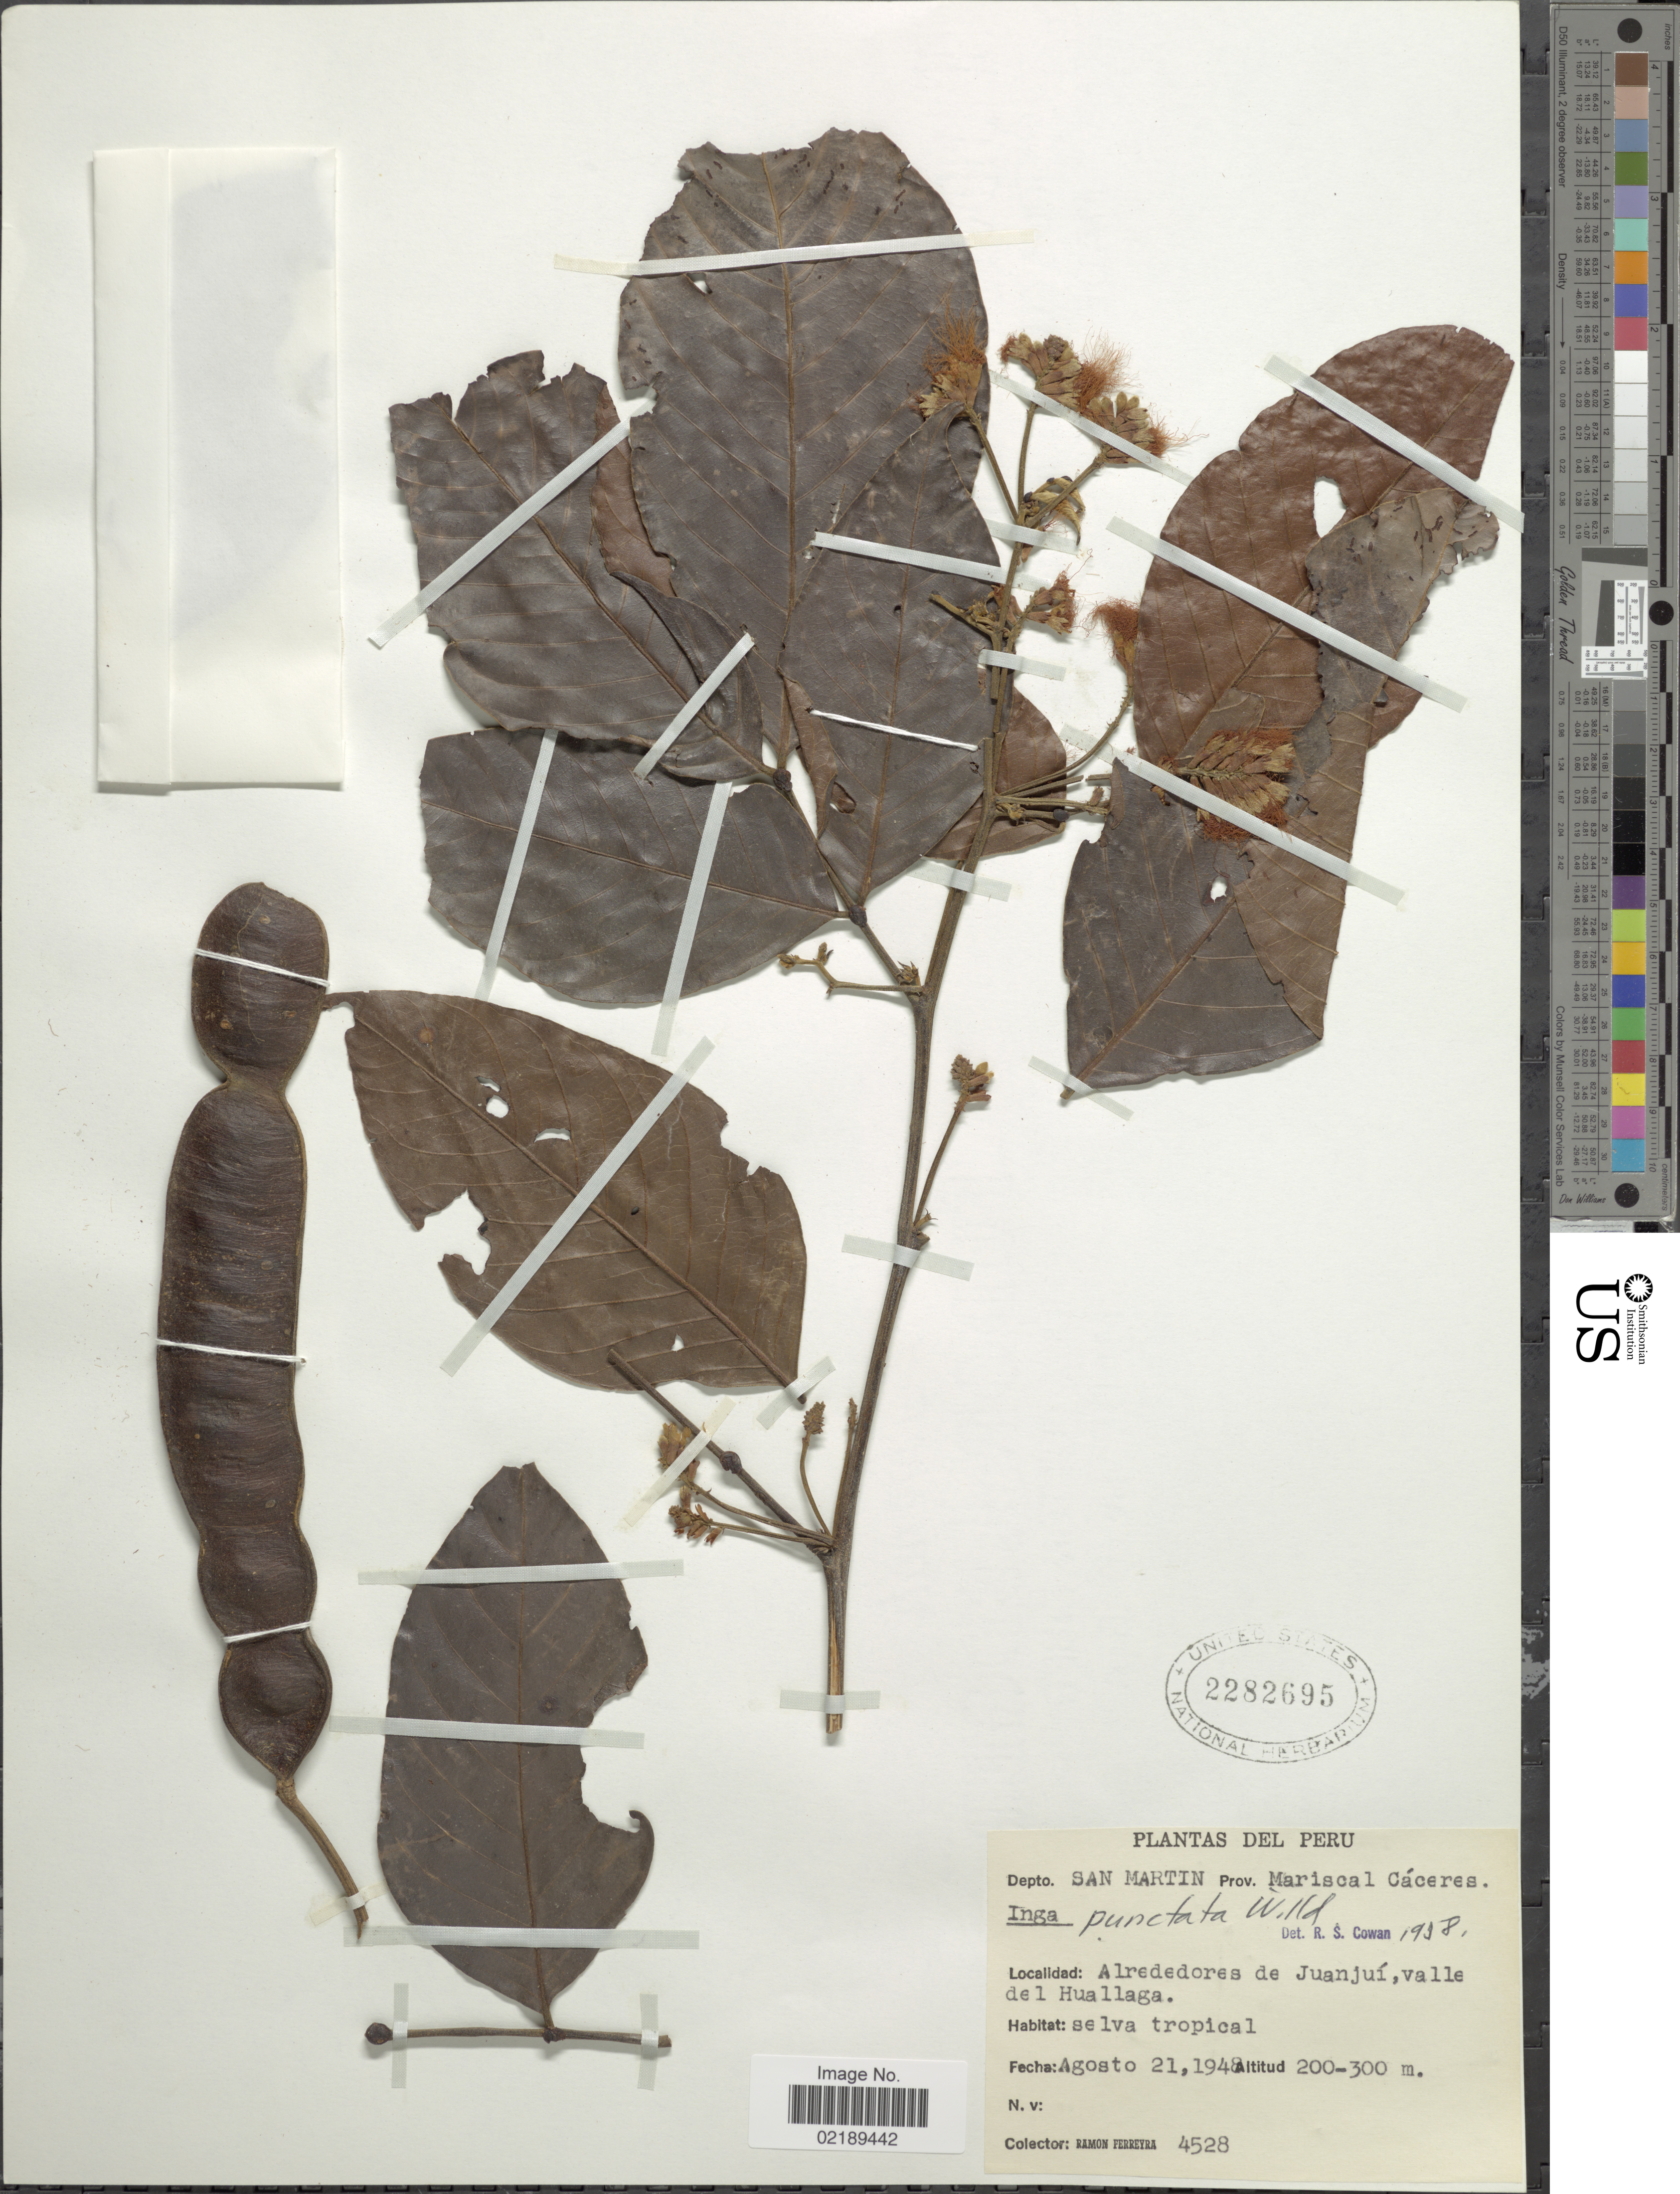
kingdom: Plantae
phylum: Tracheophyta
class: Magnoliopsida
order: Fabales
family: Fabaceae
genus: Inga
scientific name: Inga punctata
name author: Willd.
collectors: R. A. Ferreyra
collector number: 4528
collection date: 1948-08-21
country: Peru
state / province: San Martín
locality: Alrededores de Juanjui, valle del Huallaga, selva tropical.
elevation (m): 200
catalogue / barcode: US 2282695